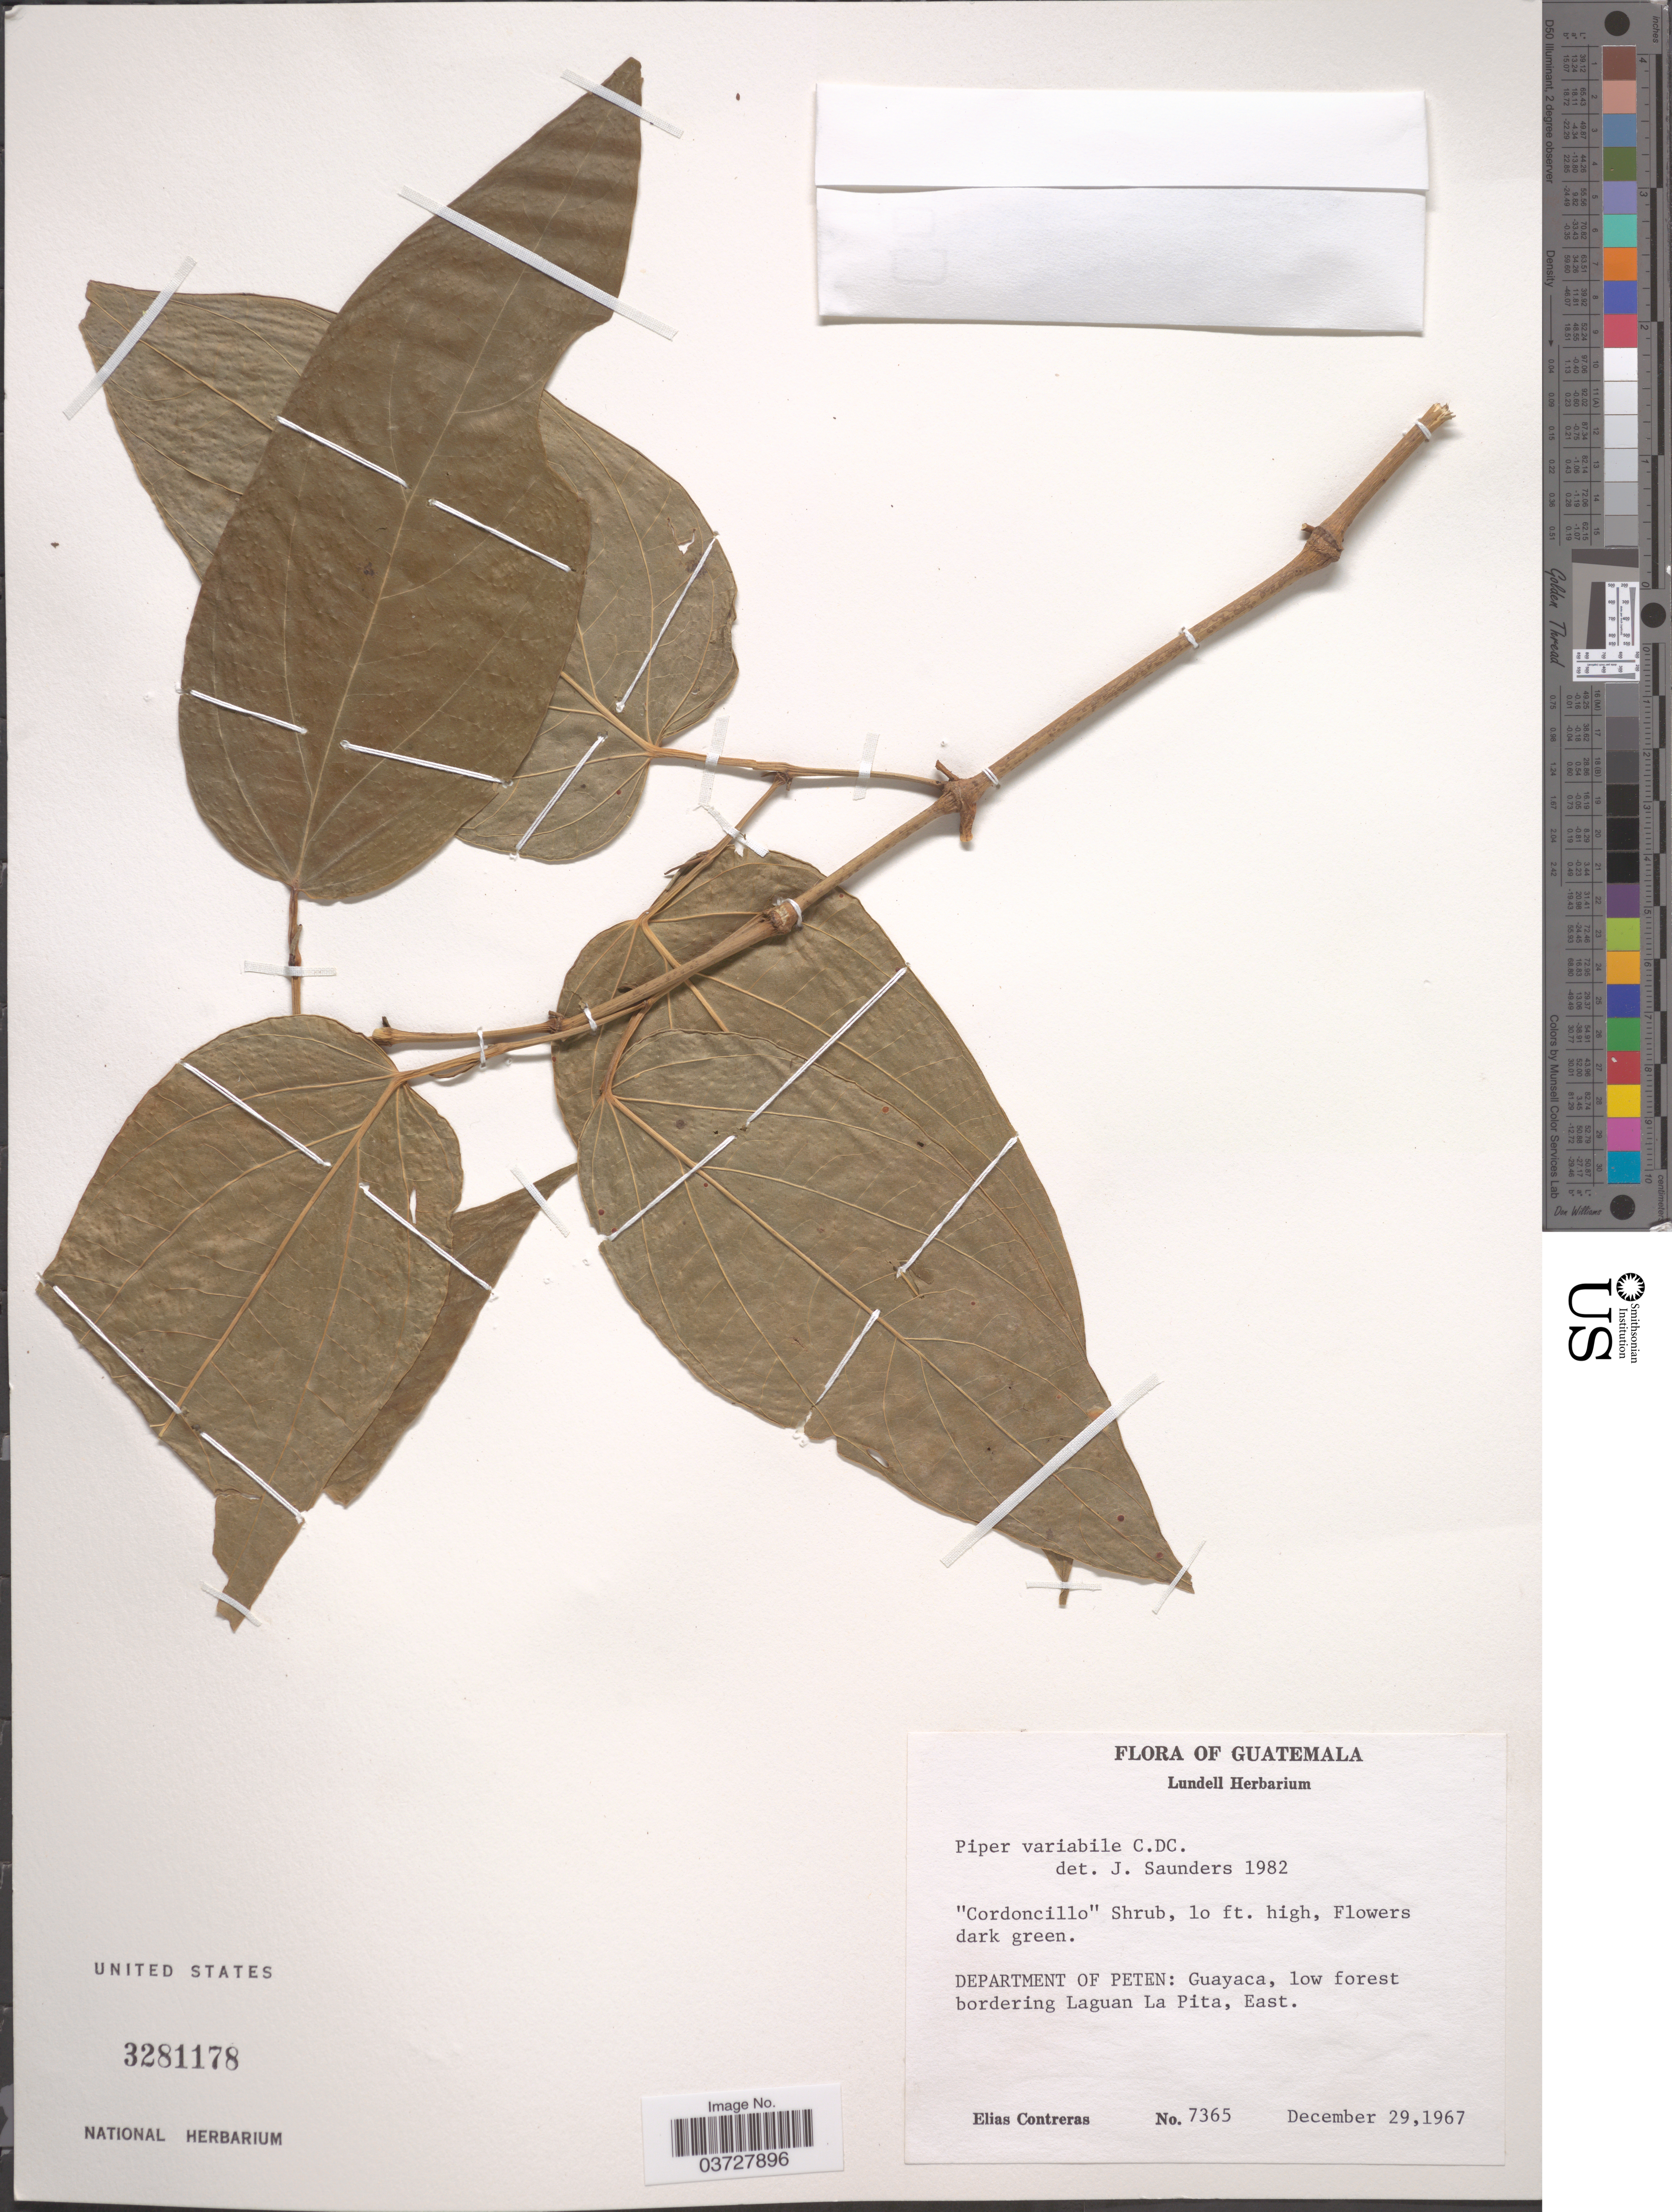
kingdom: Plantae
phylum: Tracheophyta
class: Magnoliopsida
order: Piperales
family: Piperaceae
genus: Piper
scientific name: Piper variabile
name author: C. DC.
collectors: E. Contreras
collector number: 7365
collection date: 1967-12-29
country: Guatemala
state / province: El Peten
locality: Department of Peten: Guayaca, low forest bordering Laguan La Pita, East.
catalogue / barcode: US 3281178